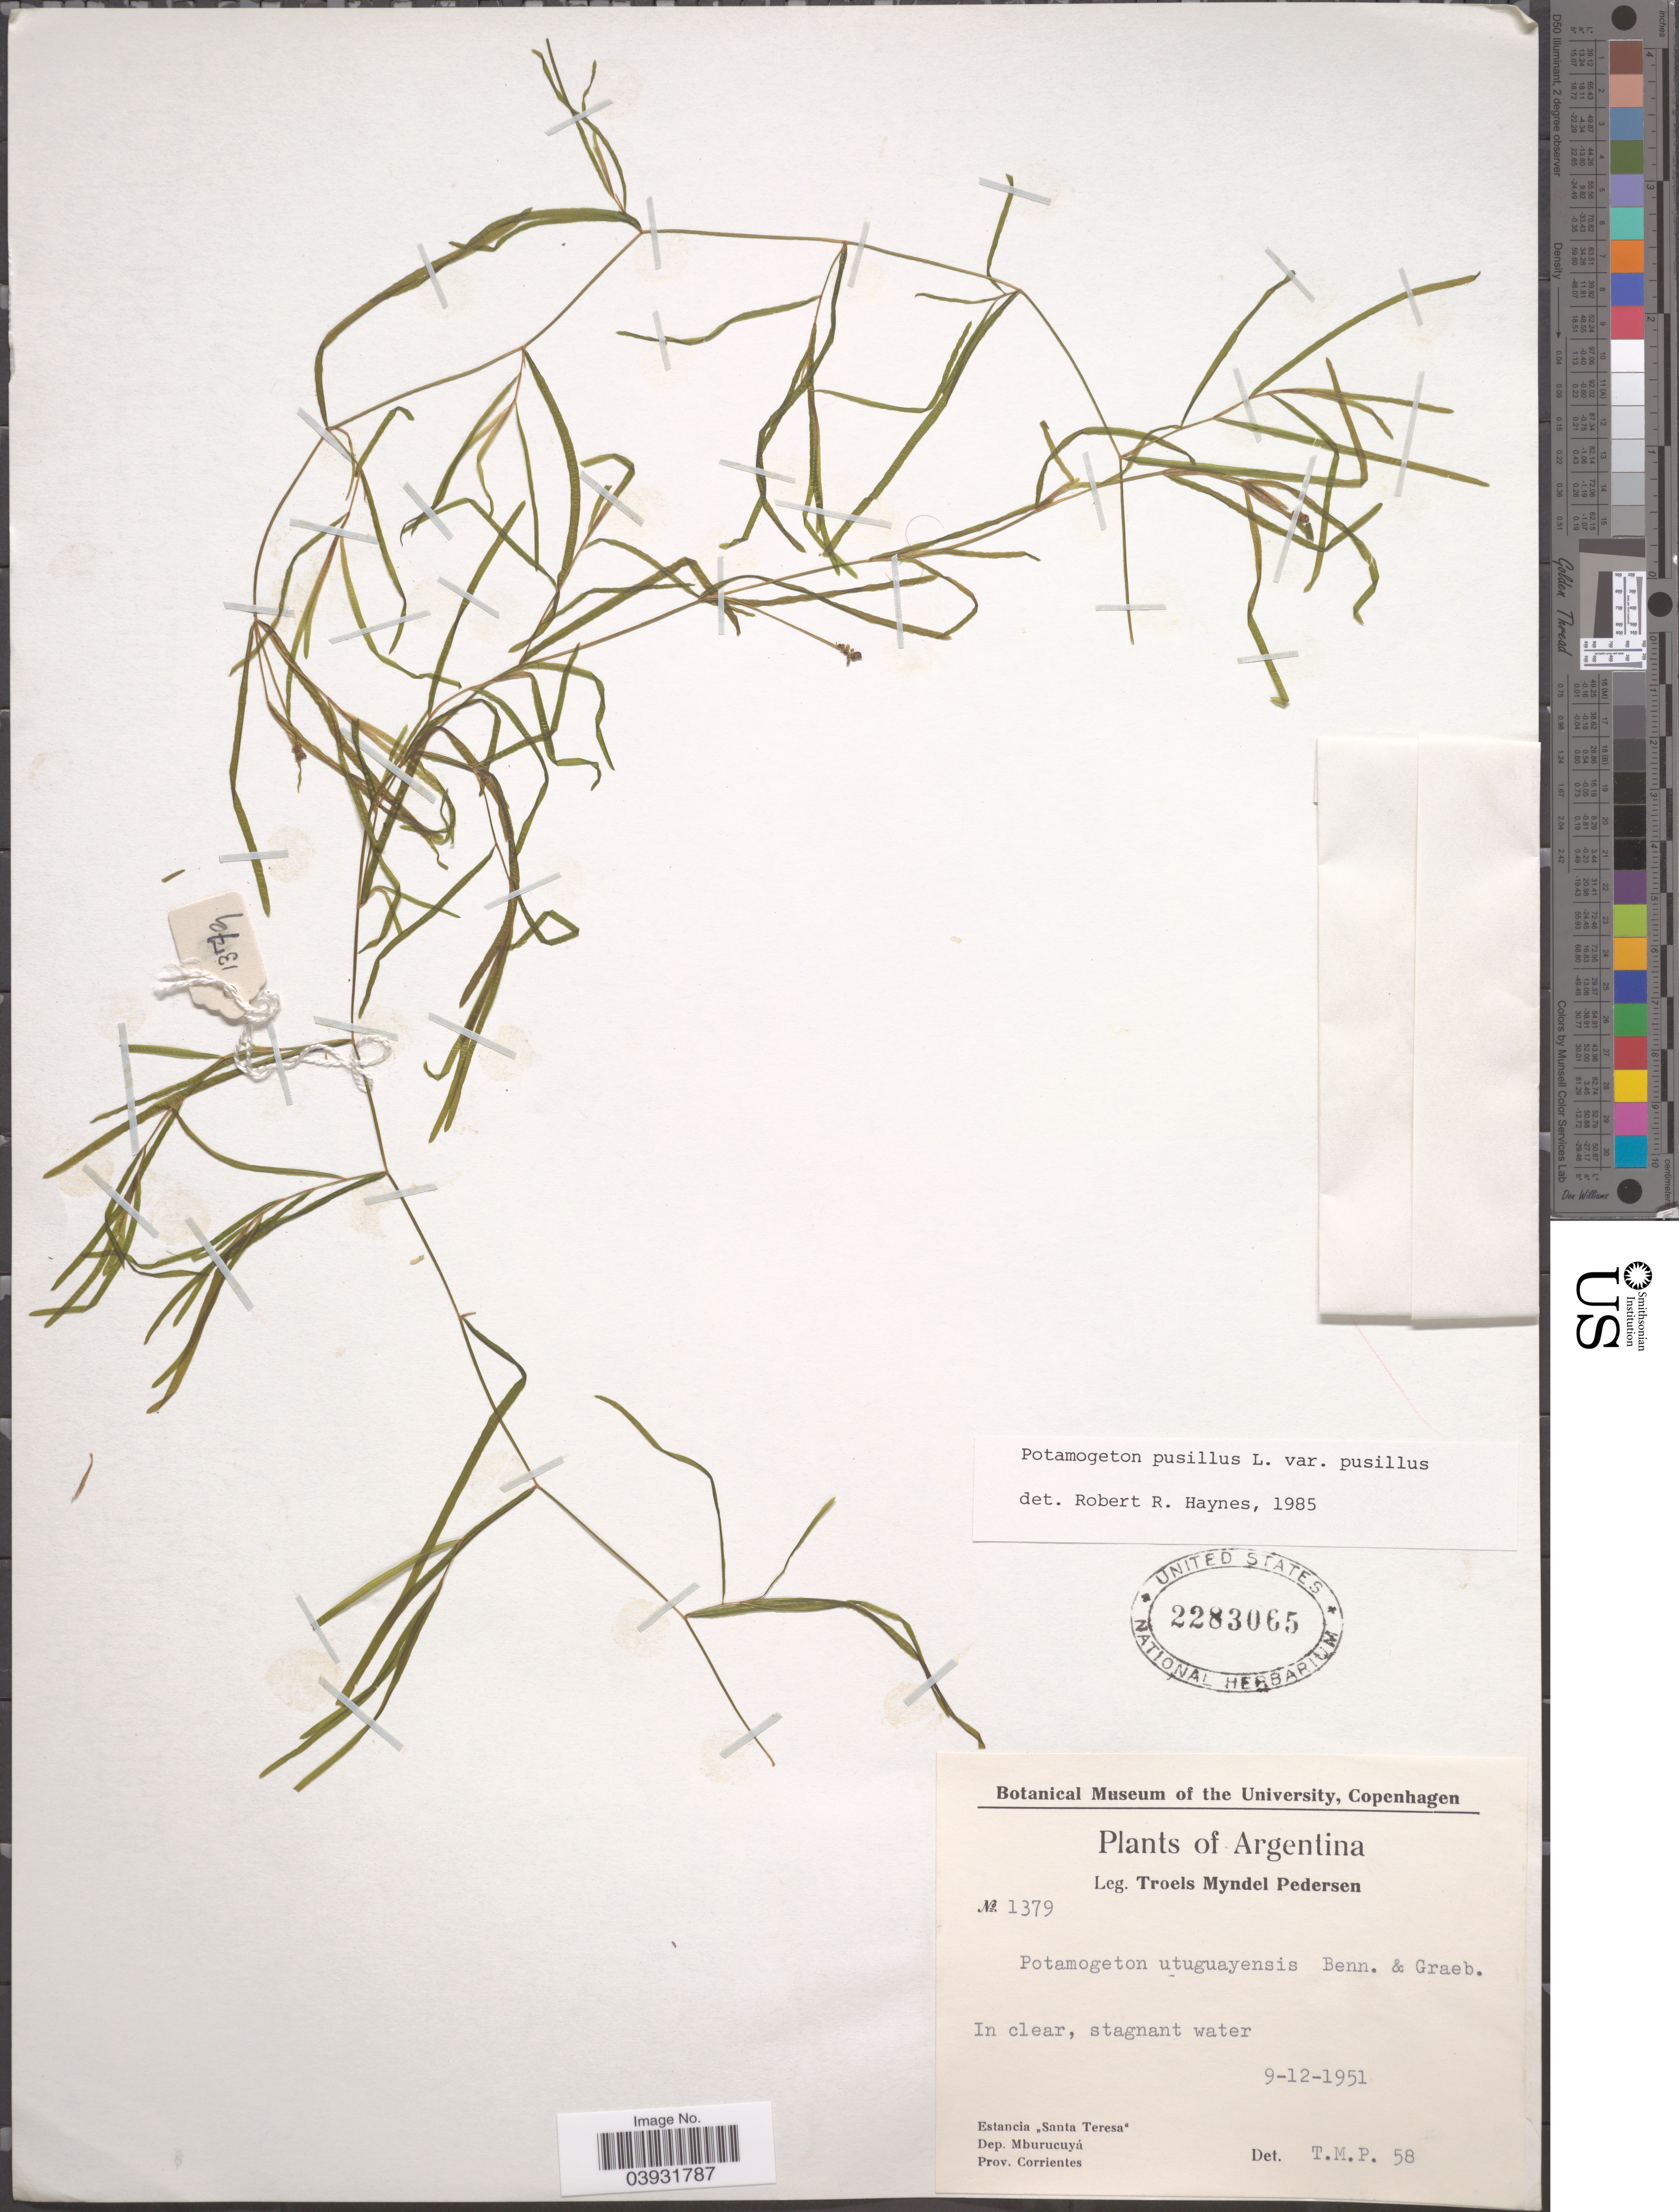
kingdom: Plantae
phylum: Tracheophyta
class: Liliopsida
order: Alismatales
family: Potamogetonaceae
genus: Potamogeton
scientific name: Potamogeton pusillus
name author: L.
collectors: T. Pederson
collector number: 1379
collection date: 1951-12-09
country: Argentina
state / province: Corrientes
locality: Estancia ,,Santa Teresa' Dep. Mburucuyá.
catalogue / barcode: US 2283065